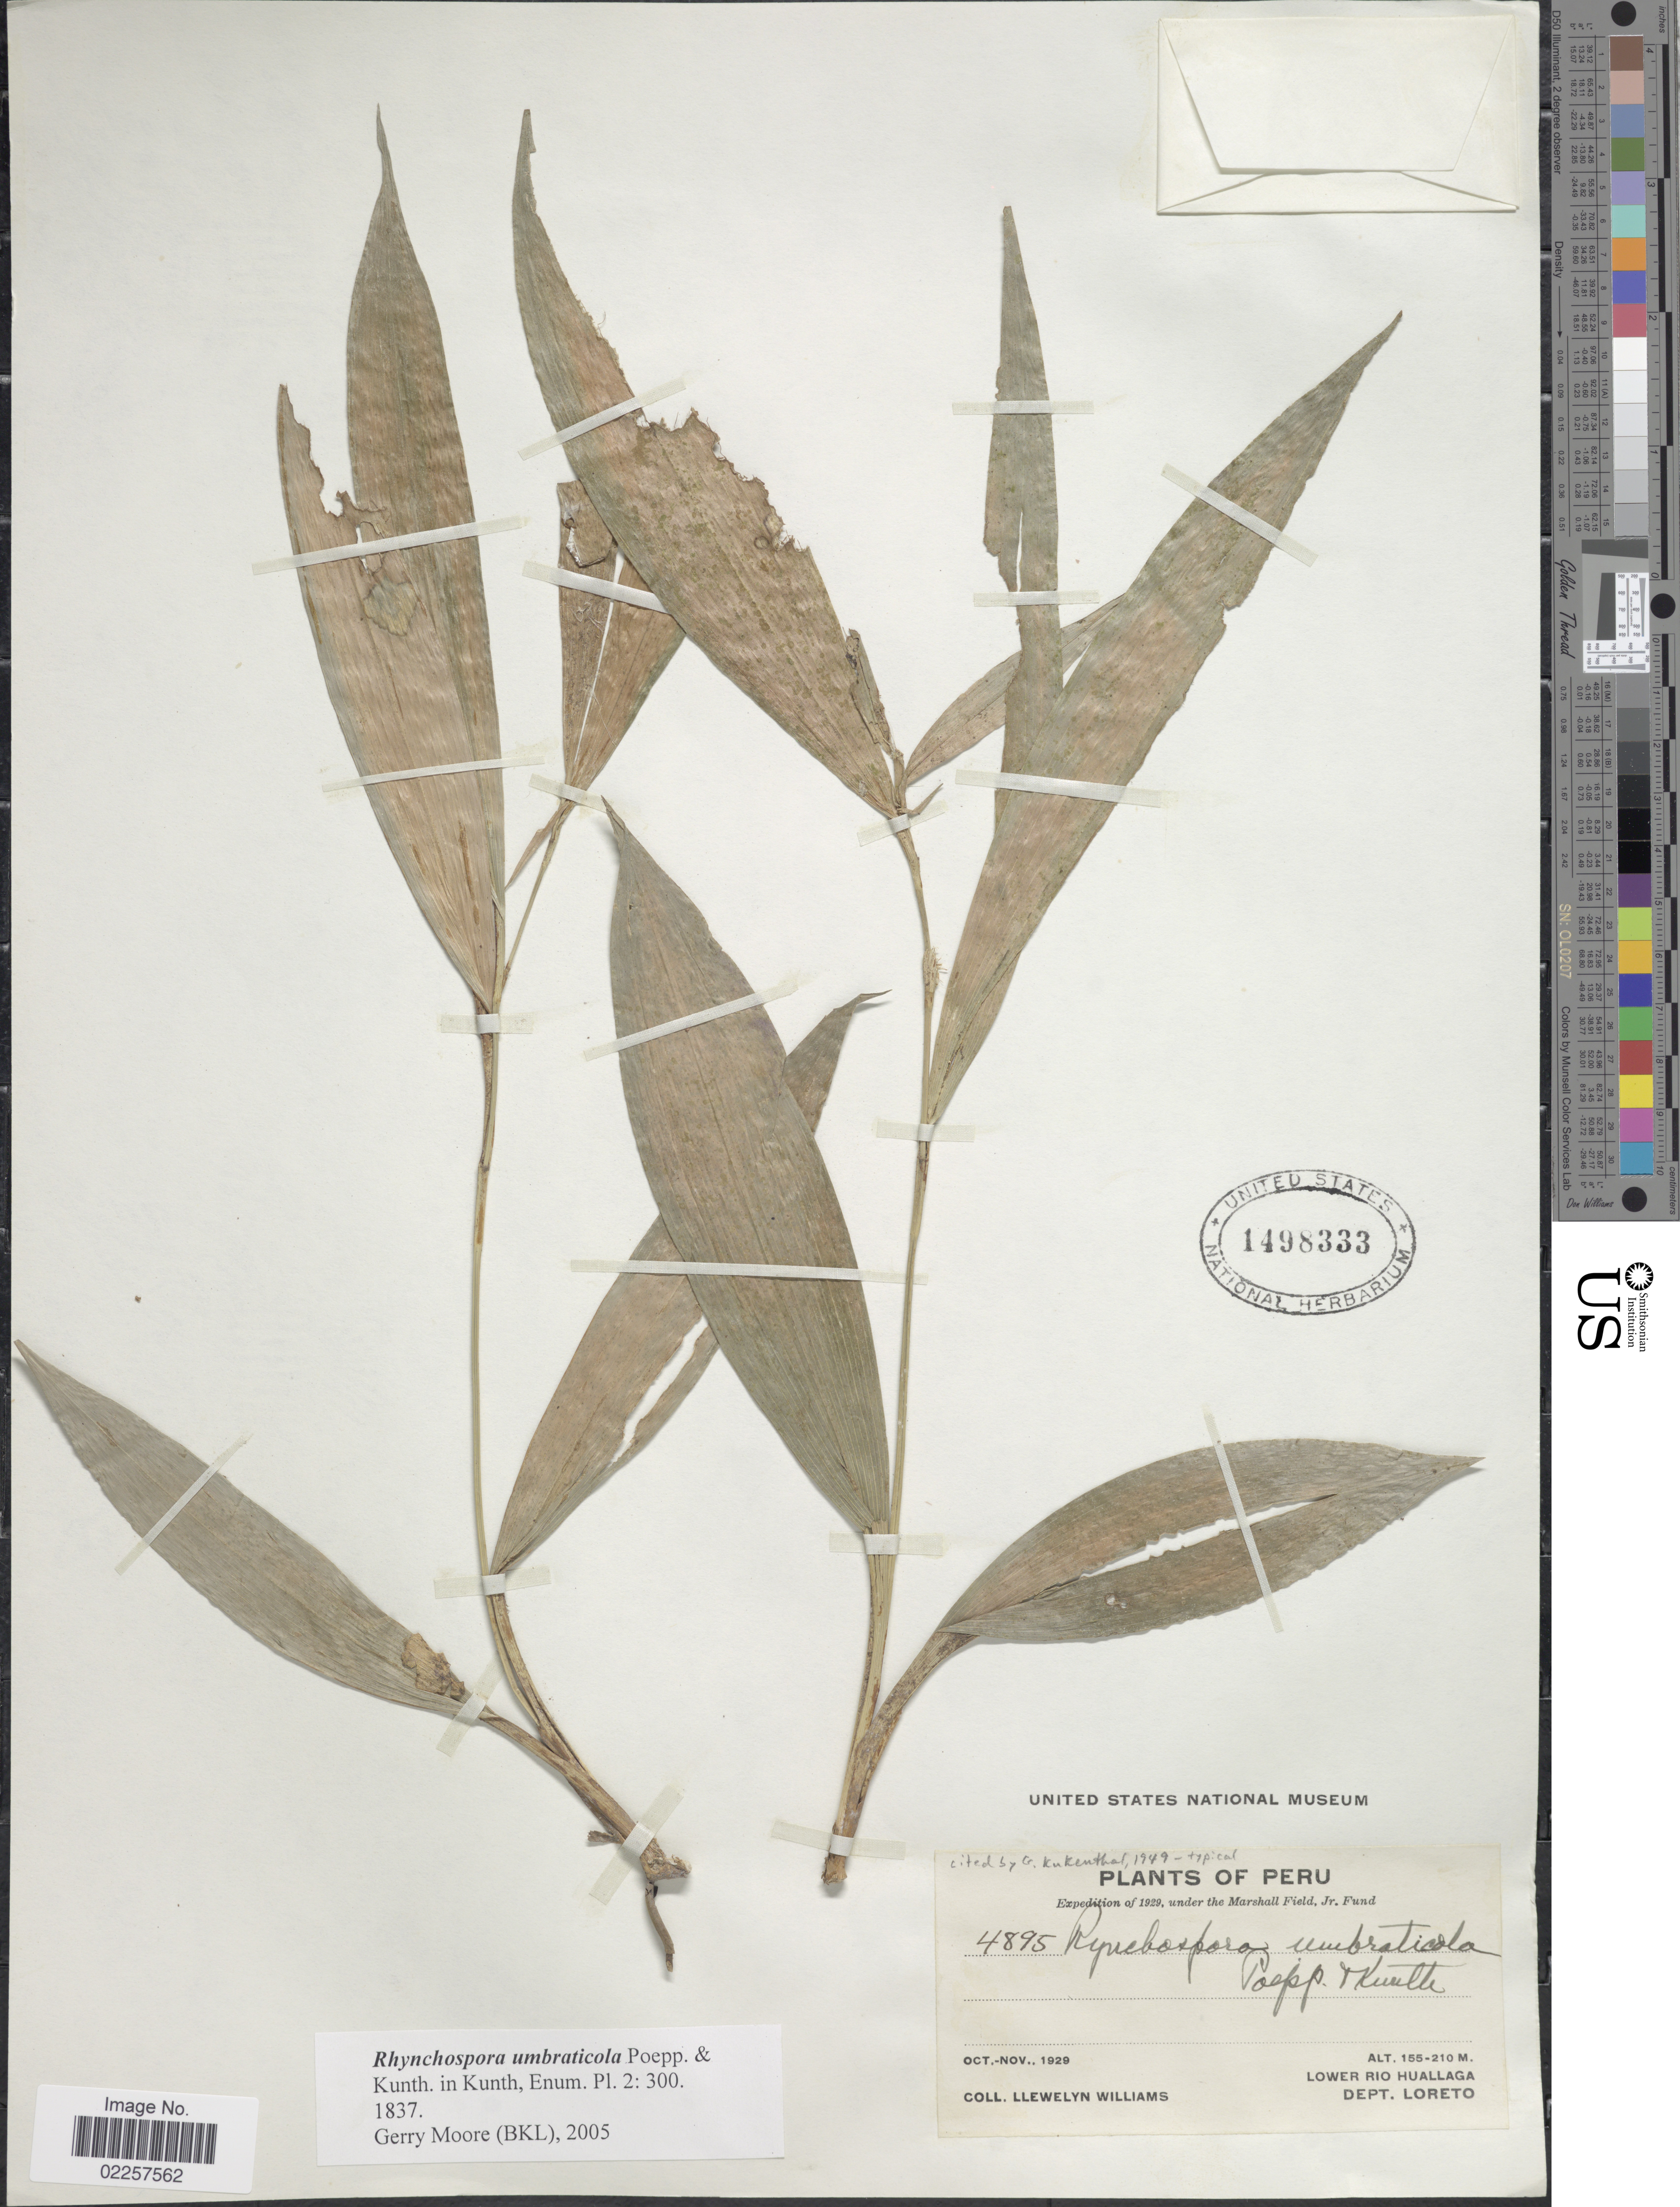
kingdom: Plantae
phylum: Tracheophyta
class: Liliopsida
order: Poales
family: Cyperaceae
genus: Rhynchospora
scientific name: Rhynchospora umbraticola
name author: Poepp. & Kunth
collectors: Ll. Williams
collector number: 4895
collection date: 1929-10/1929-11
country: Peru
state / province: Loreto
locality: Lower Rio Huallaga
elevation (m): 155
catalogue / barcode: US 1498333